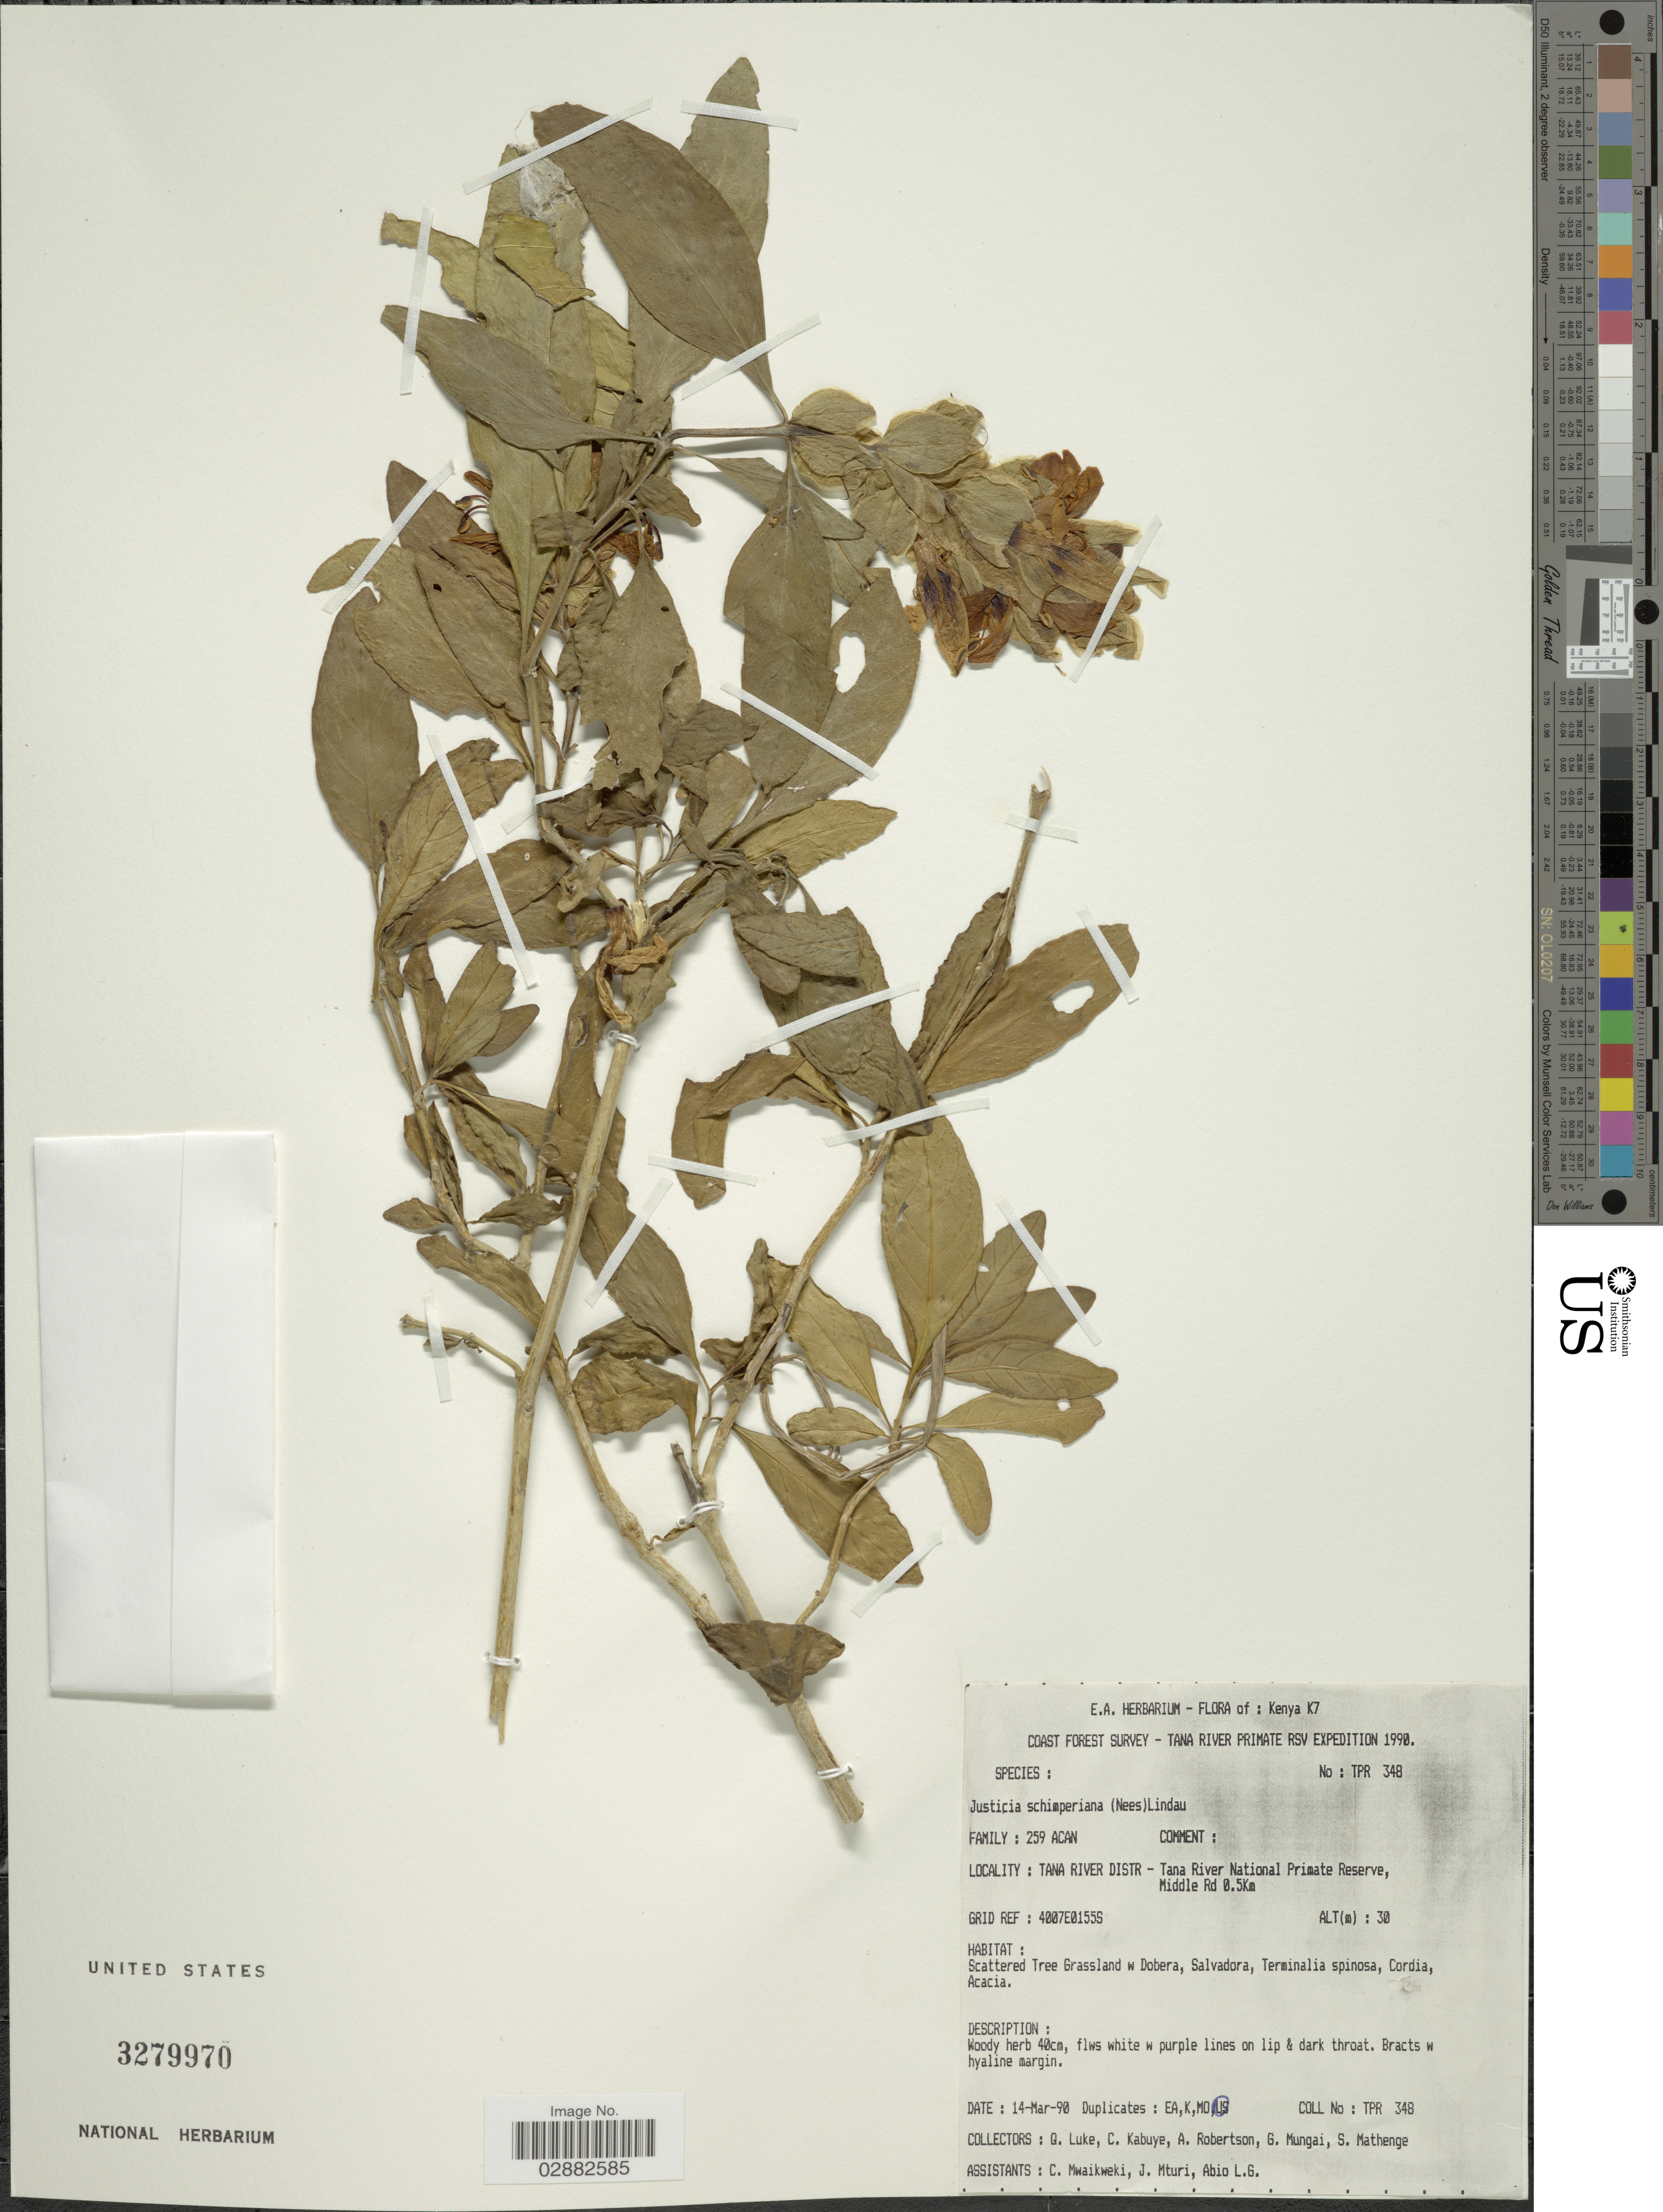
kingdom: Plantae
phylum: Tracheophyta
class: Magnoliopsida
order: Lamiales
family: Acanthaceae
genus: Justicia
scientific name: Justicia schimperiana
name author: (Hochst. ex Nees) T. Anderson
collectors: Q. Luke, C. Kabuye, A. Robertson, G. Mungai & S. Mathenge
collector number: TPR348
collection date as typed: Transcribed d/m/y: 14/3/90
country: Kenya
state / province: Tana River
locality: K7, Tana Ribver Distr - Tana River National Primate Reserve, Middle Rd 0.5Km.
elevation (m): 30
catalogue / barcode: US 3279970